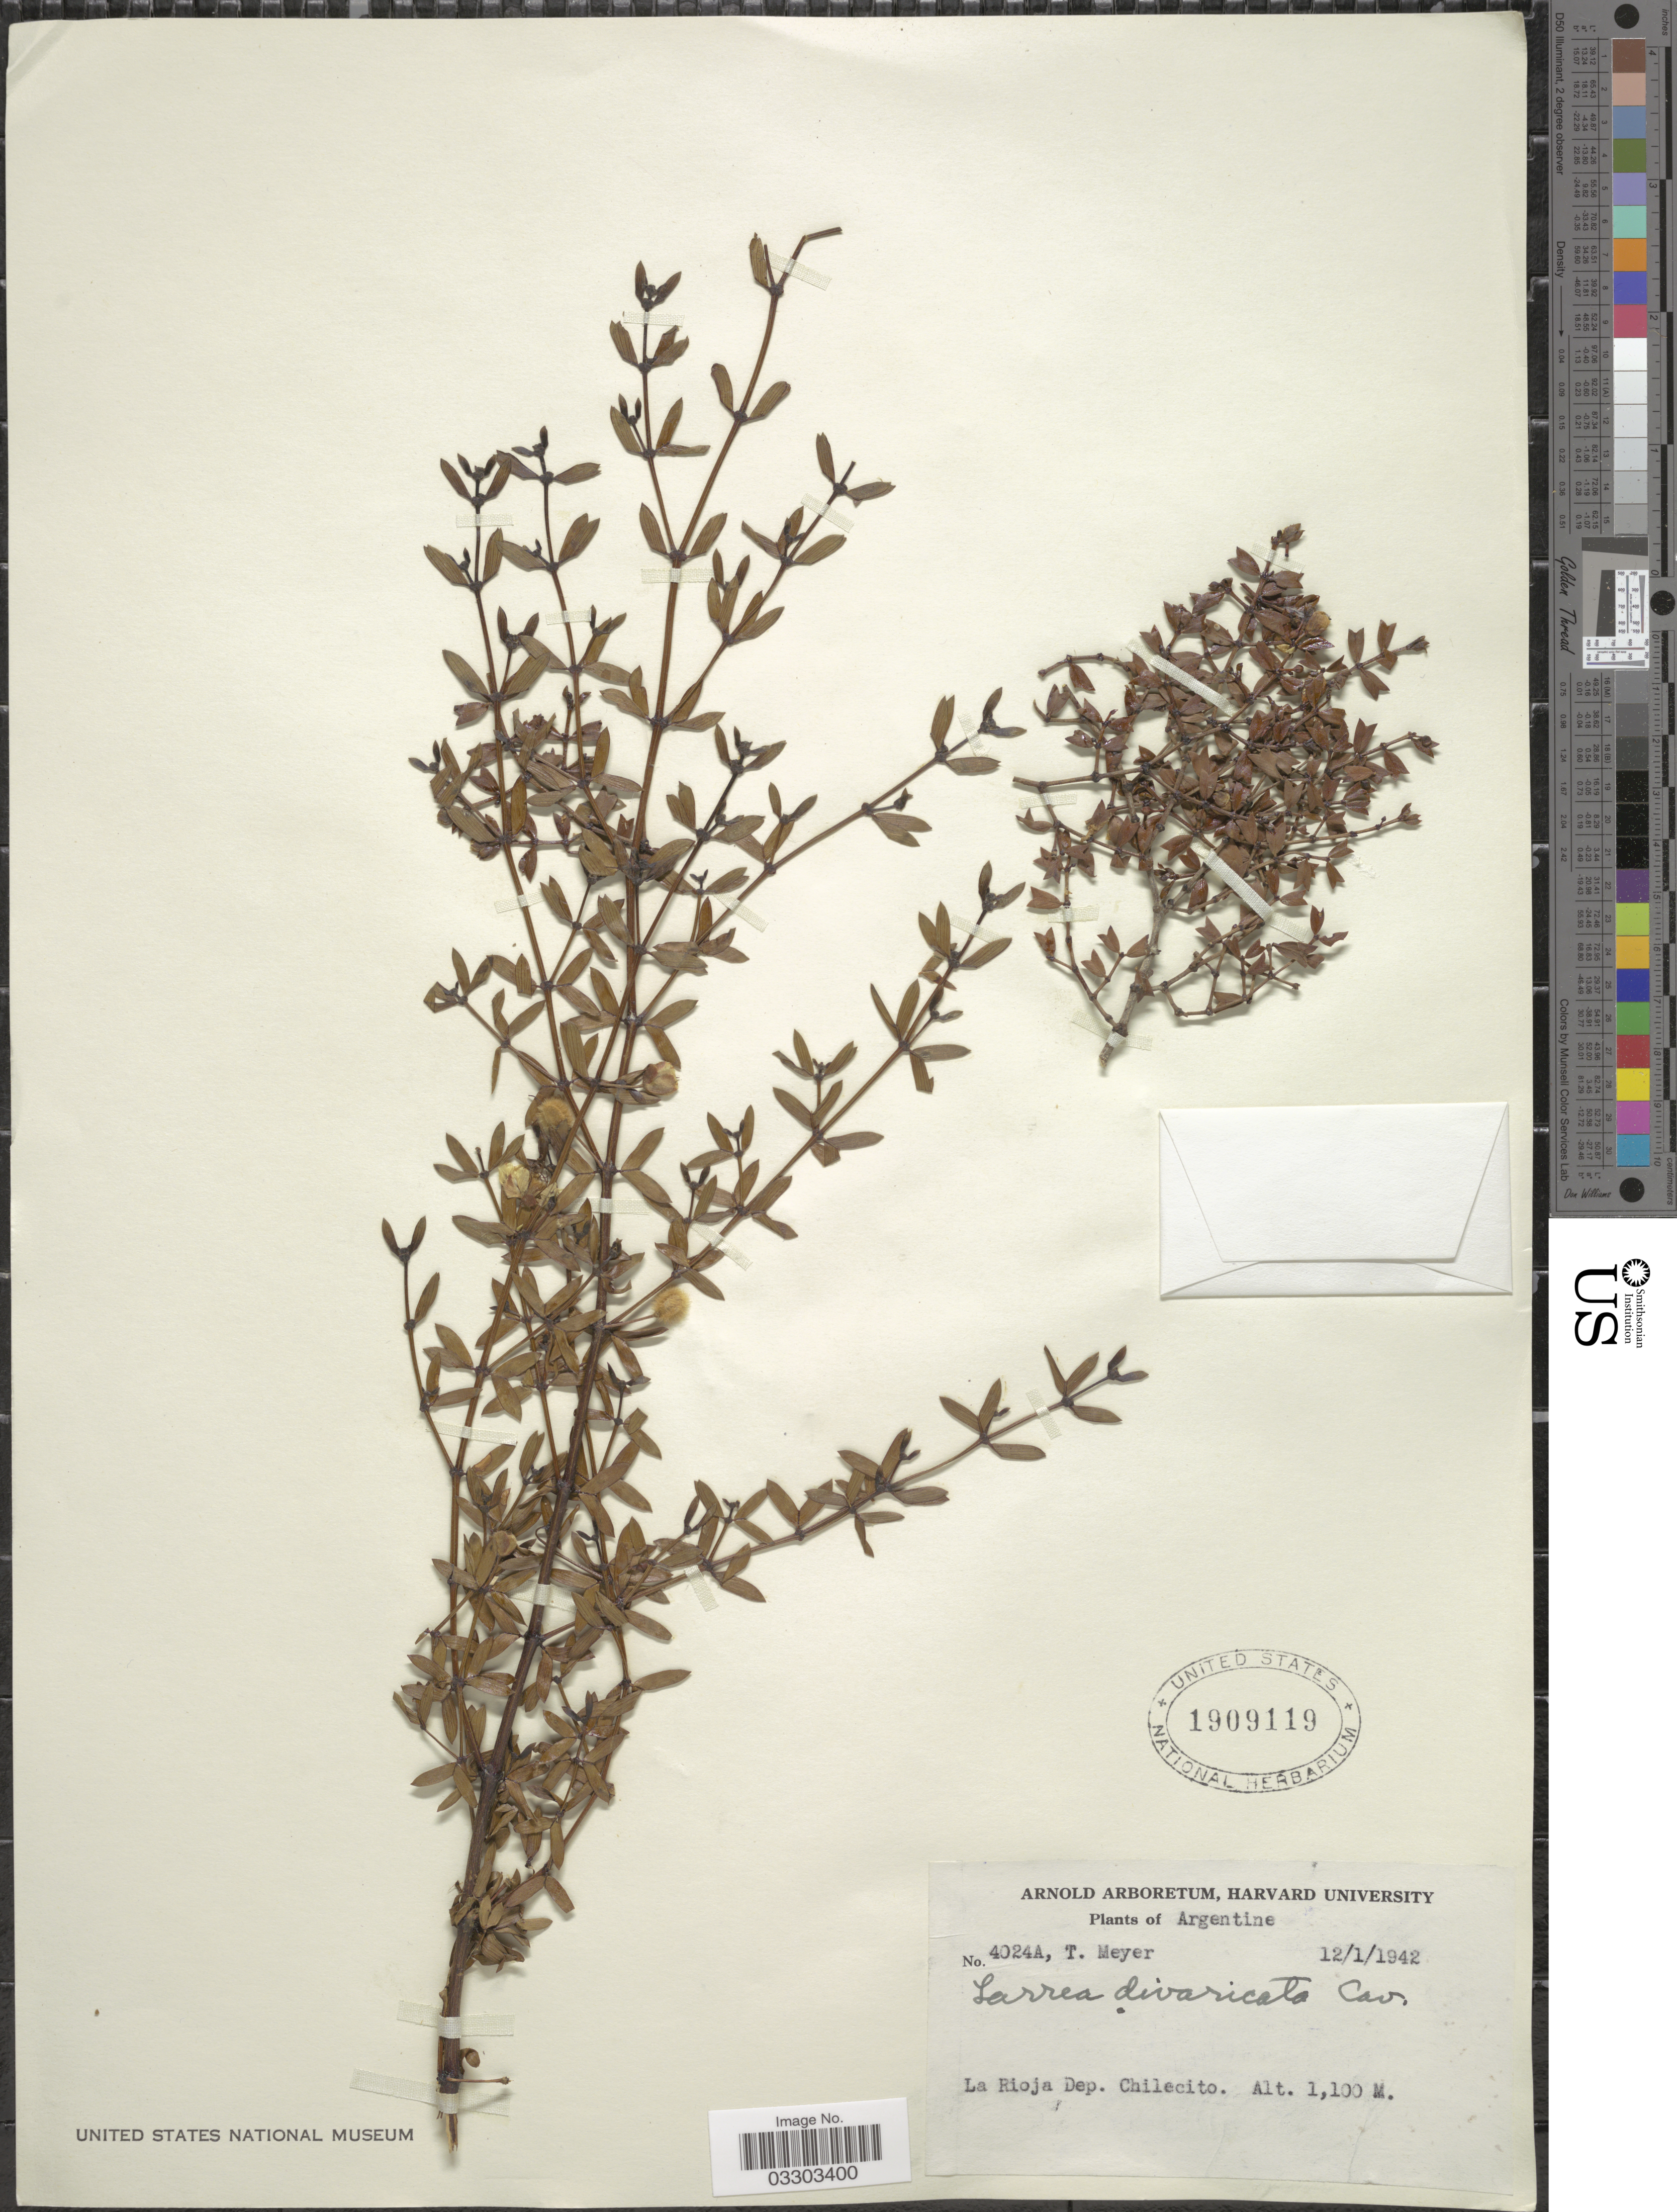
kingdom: Plantae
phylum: Tracheophyta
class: Magnoliopsida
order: Zygophyllales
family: Zygophyllaceae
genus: Larrea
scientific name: Larrea divaricata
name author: Cav.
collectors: T. Meyer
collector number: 4024A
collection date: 1942-01-12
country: Argentina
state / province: La Rioja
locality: Dep. Chilecito.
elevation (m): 1100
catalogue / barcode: US 1909119